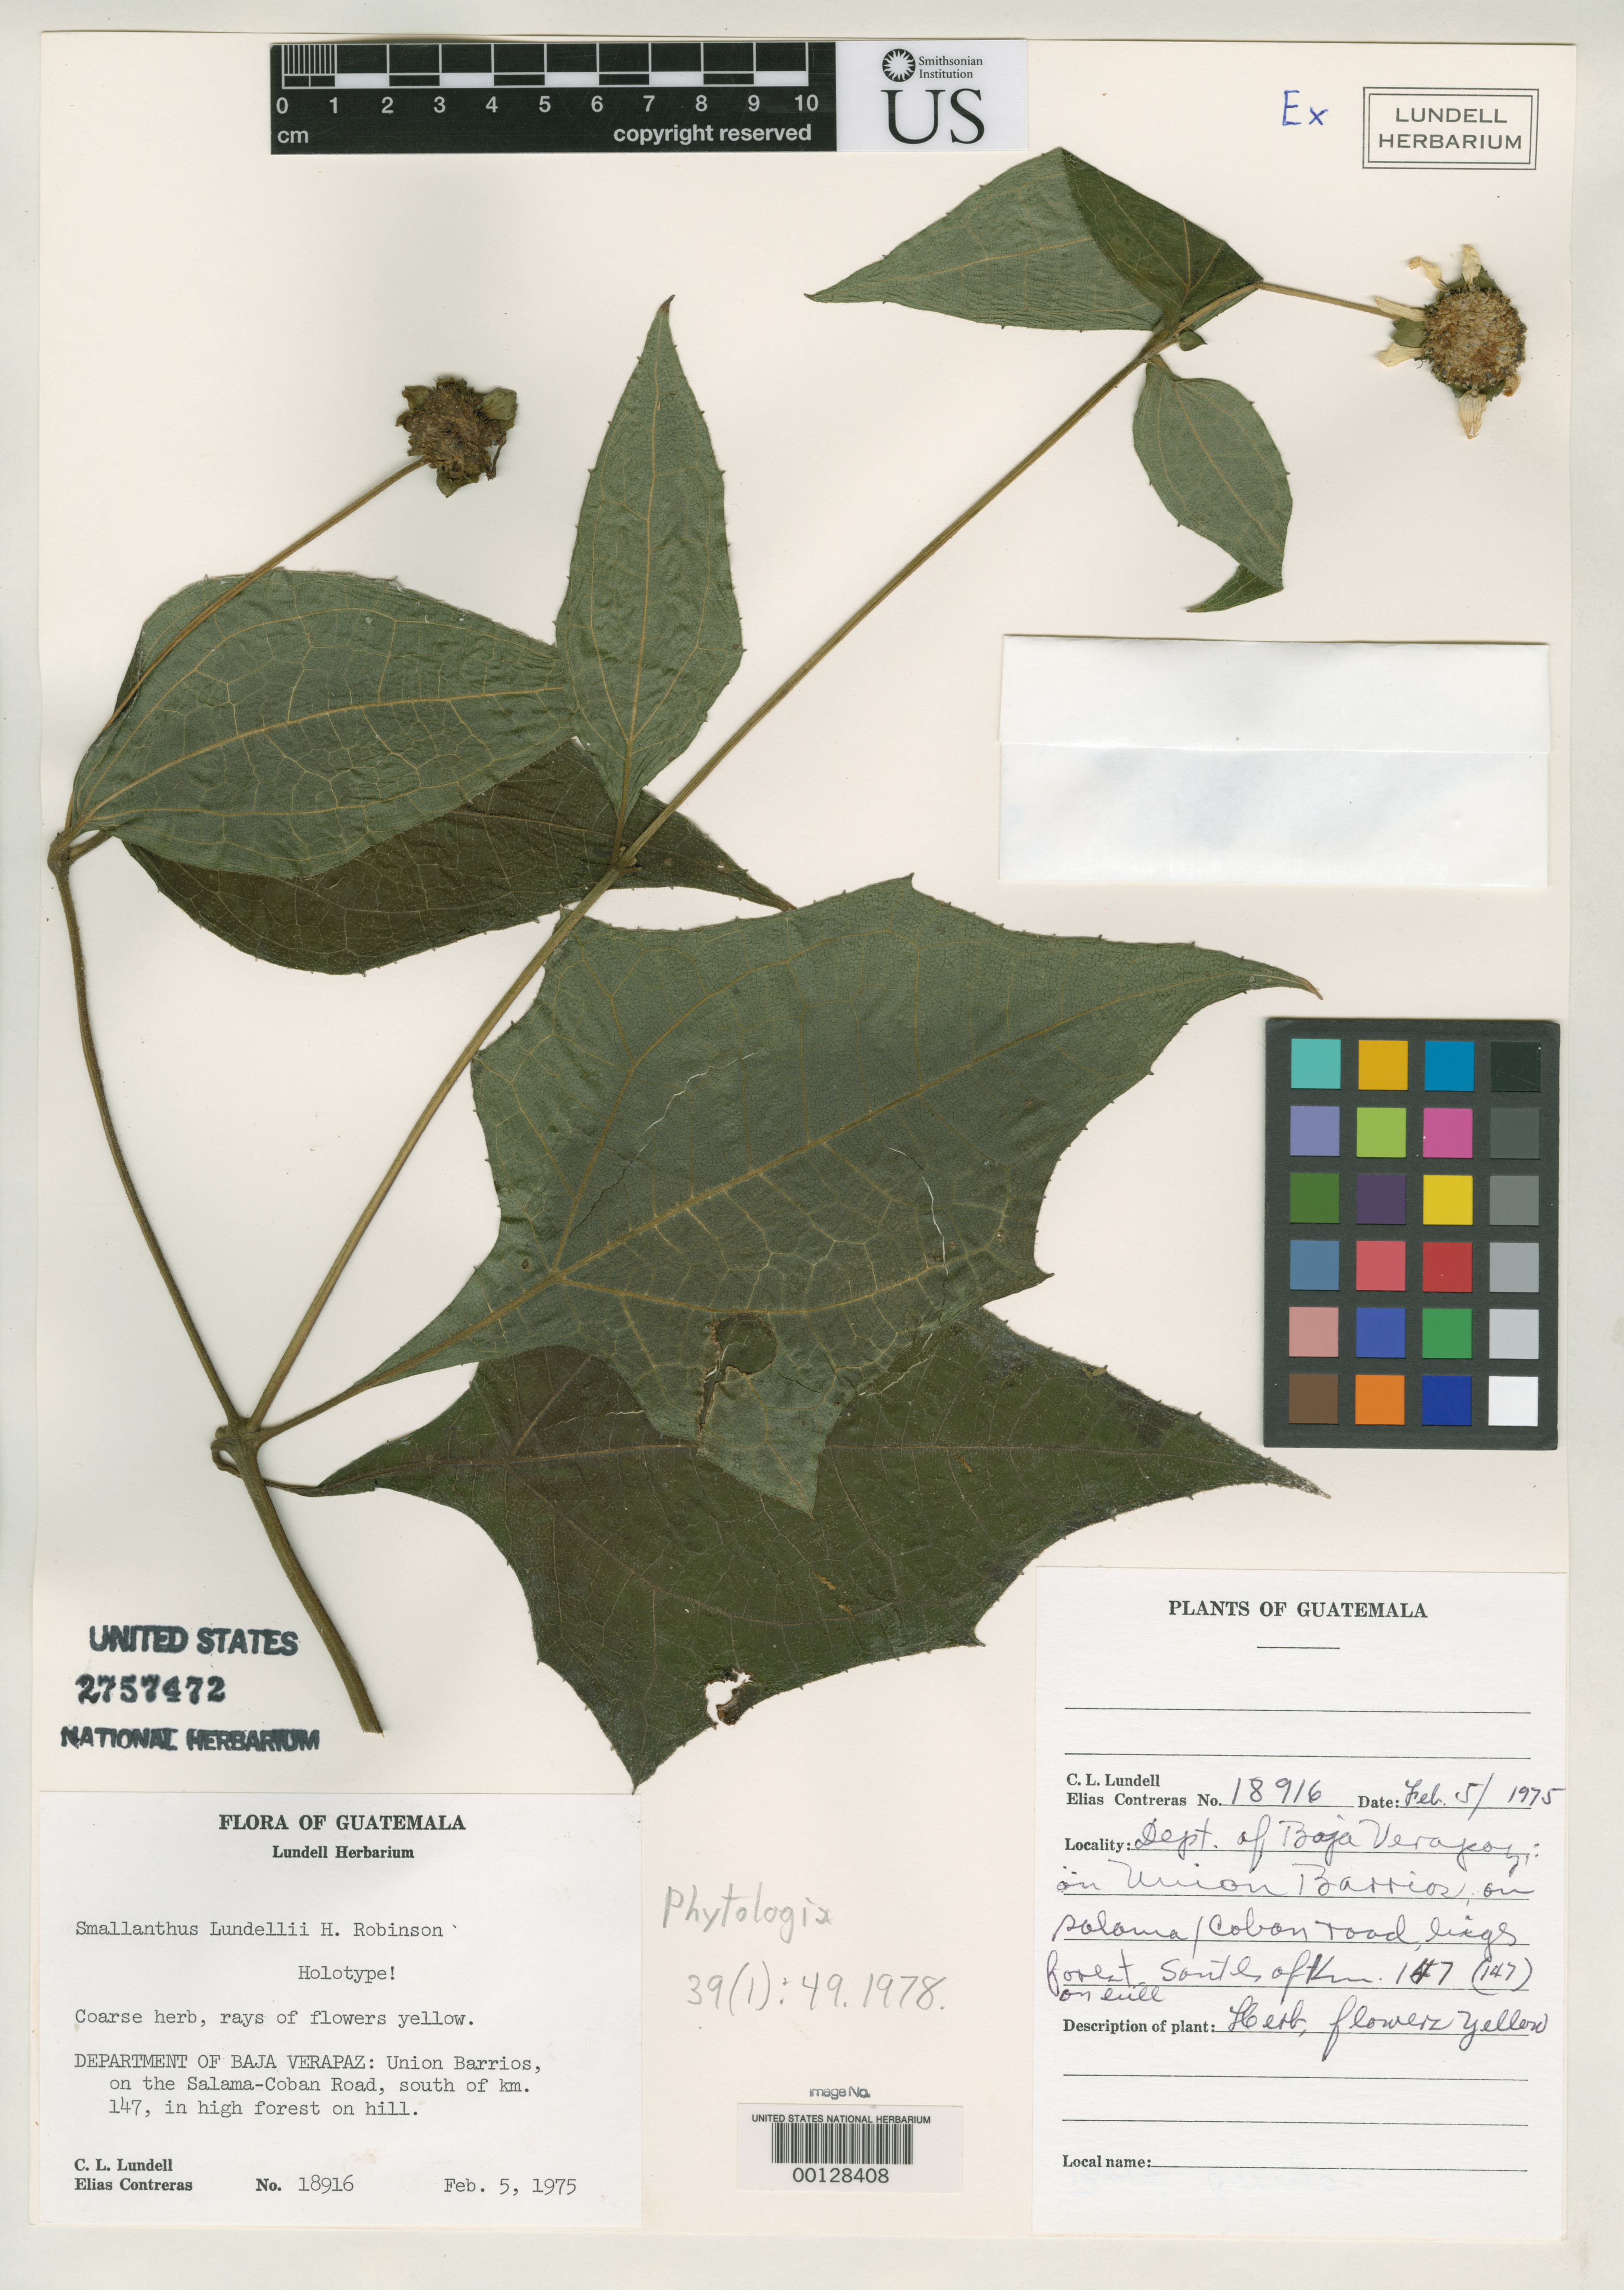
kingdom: Plantae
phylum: Tracheophyta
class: Magnoliopsida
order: Asterales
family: Asteraceae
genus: Smallanthus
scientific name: Smallanthus lundellii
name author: H. Rob.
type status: Holotype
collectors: C. L. Lundell & E. Contreras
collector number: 18916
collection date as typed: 05 Feb 1975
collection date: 1975-02-05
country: Guatemala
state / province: Baja Verapaz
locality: Union Barrios, Salama-Cobán Road.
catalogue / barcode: US 2757472